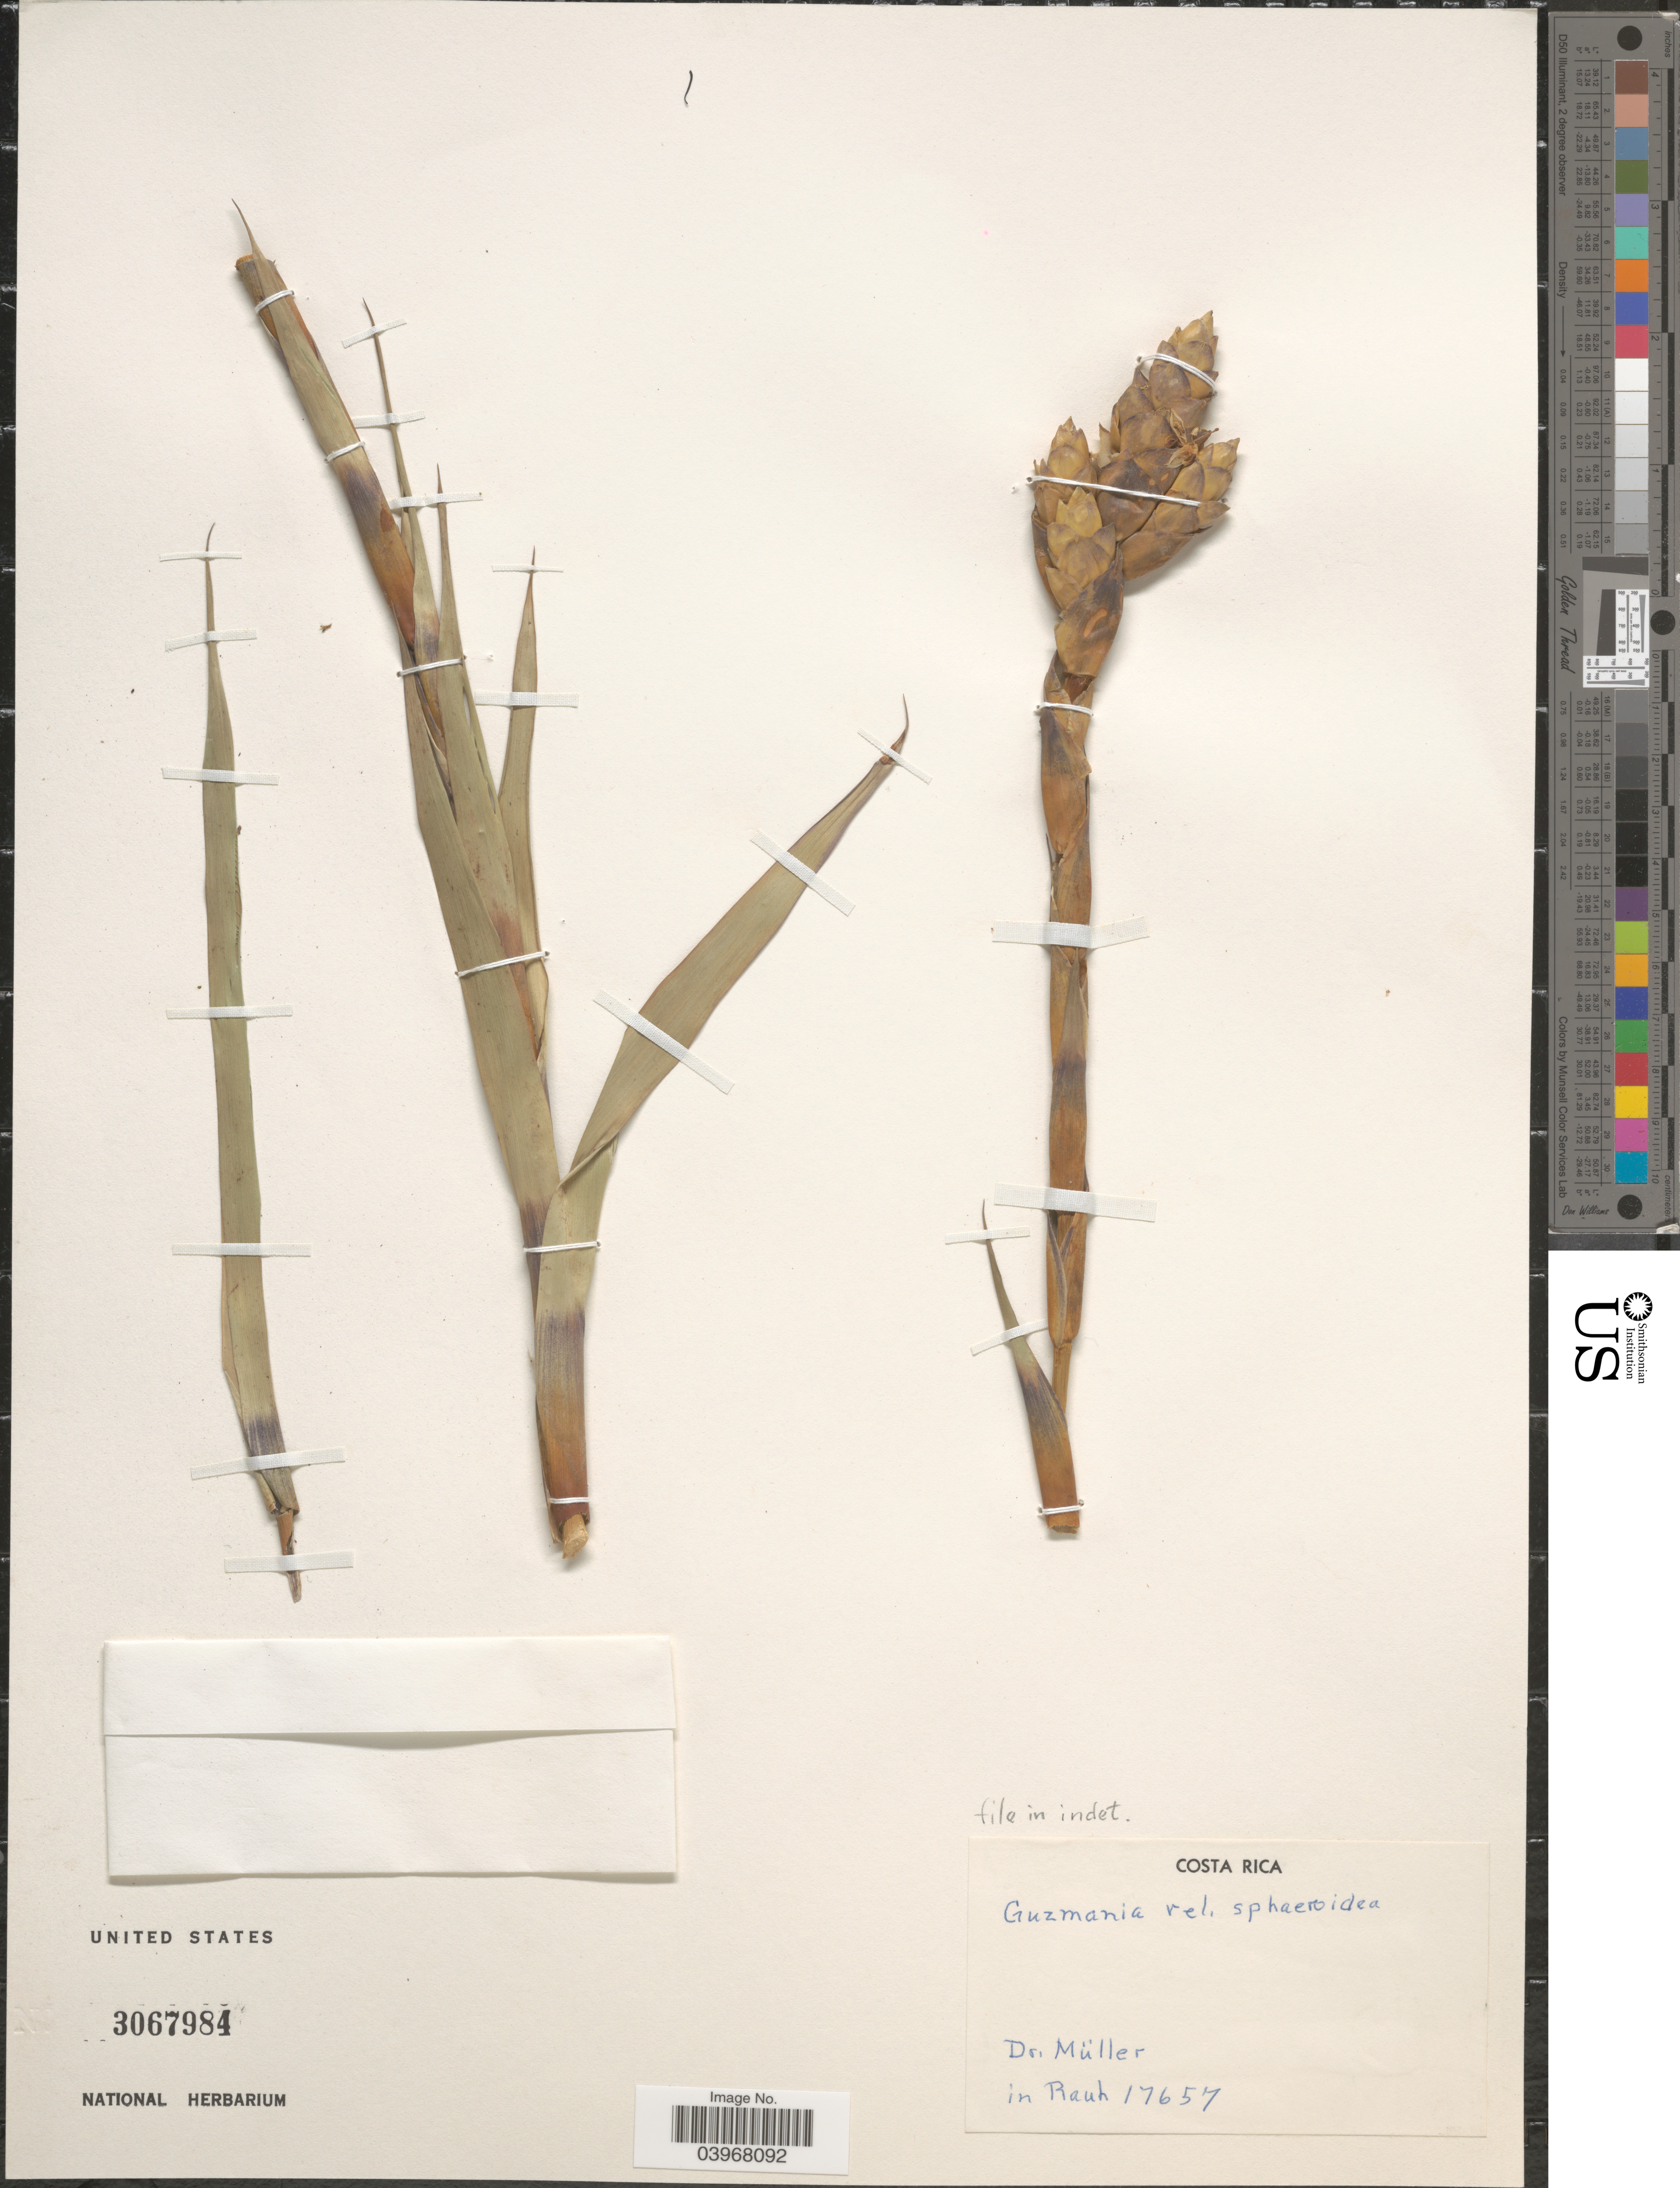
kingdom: Plantae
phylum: Tracheophyta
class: Liliopsida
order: Poales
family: Bromeliaceae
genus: Guzmania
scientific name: Guzmania sp.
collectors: Müller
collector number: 17657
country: Costa Rica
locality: In Rauh.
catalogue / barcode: US 3067984